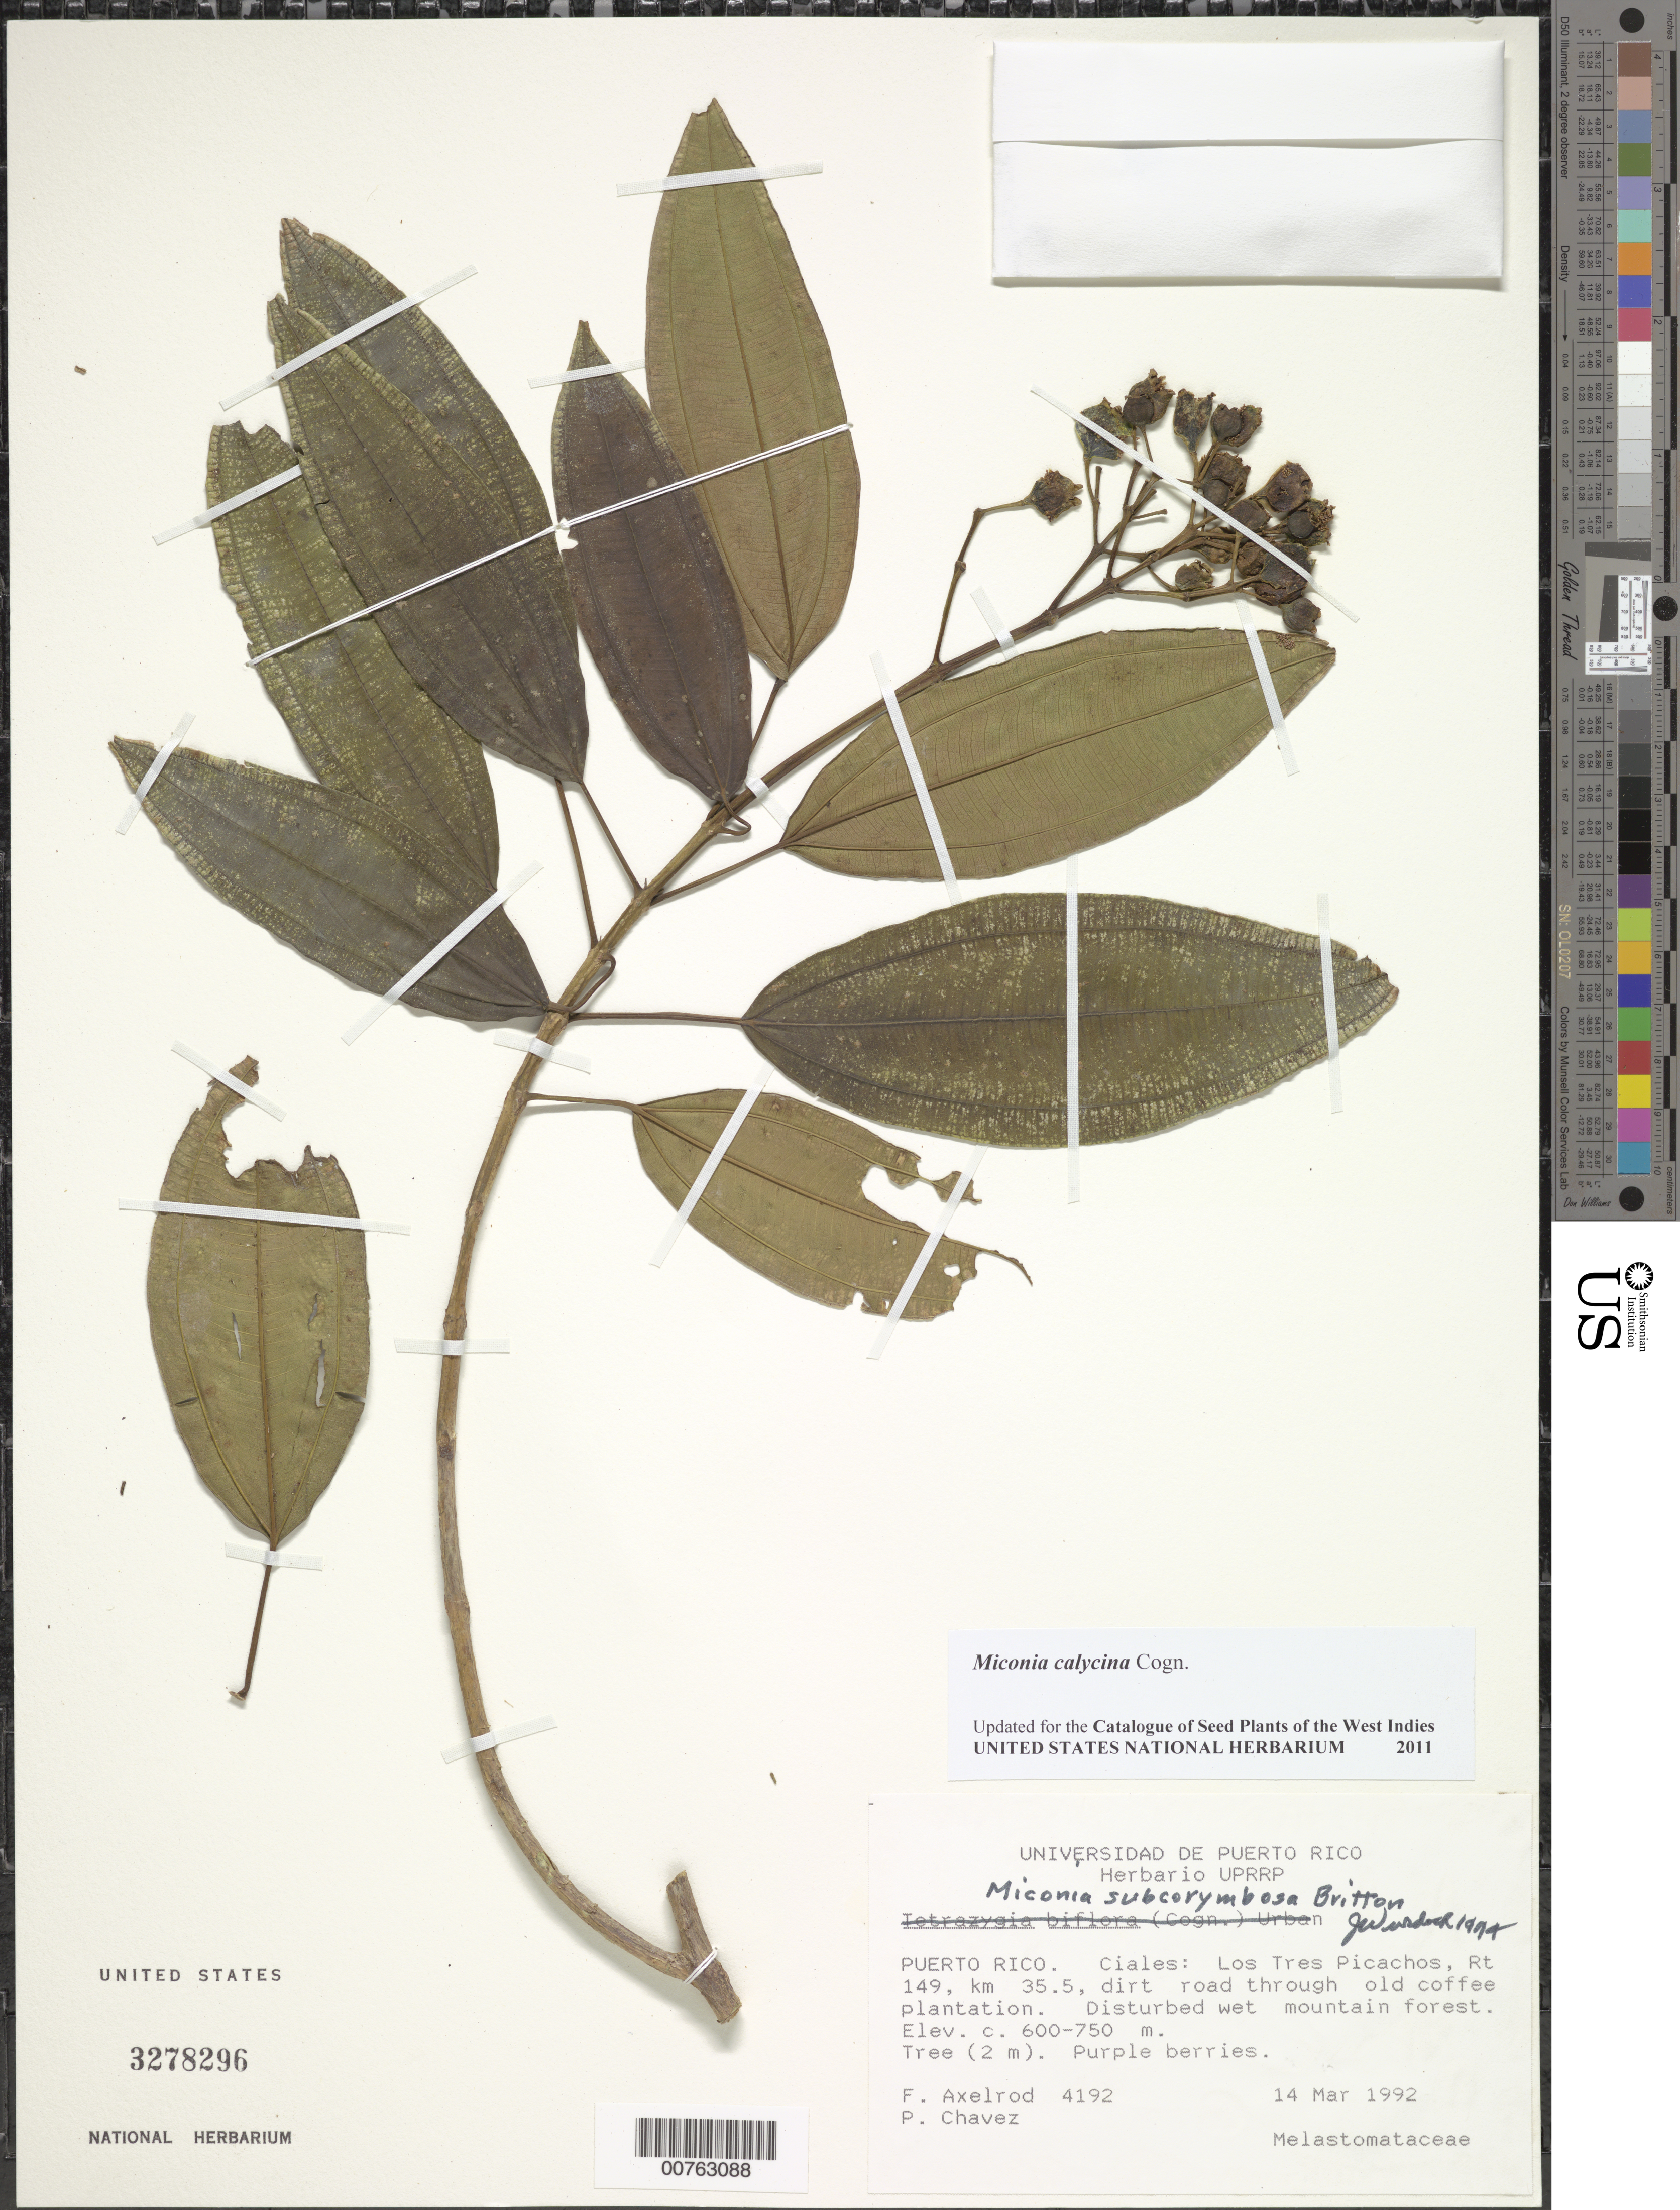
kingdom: Plantae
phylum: Tracheophyta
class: Magnoliopsida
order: Myrtales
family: Melastomataceae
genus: Miconia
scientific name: Miconia calycina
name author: Cogn.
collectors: F. S. Axelrod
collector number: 4192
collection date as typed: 14 Mar 1992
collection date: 1992-03-14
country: Puerto Rico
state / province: Ciales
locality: Ciales: Los Tres Picachos, Rt. 149, km 35.5, dirt road through old coffee plantation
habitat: Disturbed wet mountain forest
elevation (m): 600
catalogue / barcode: US 3278296